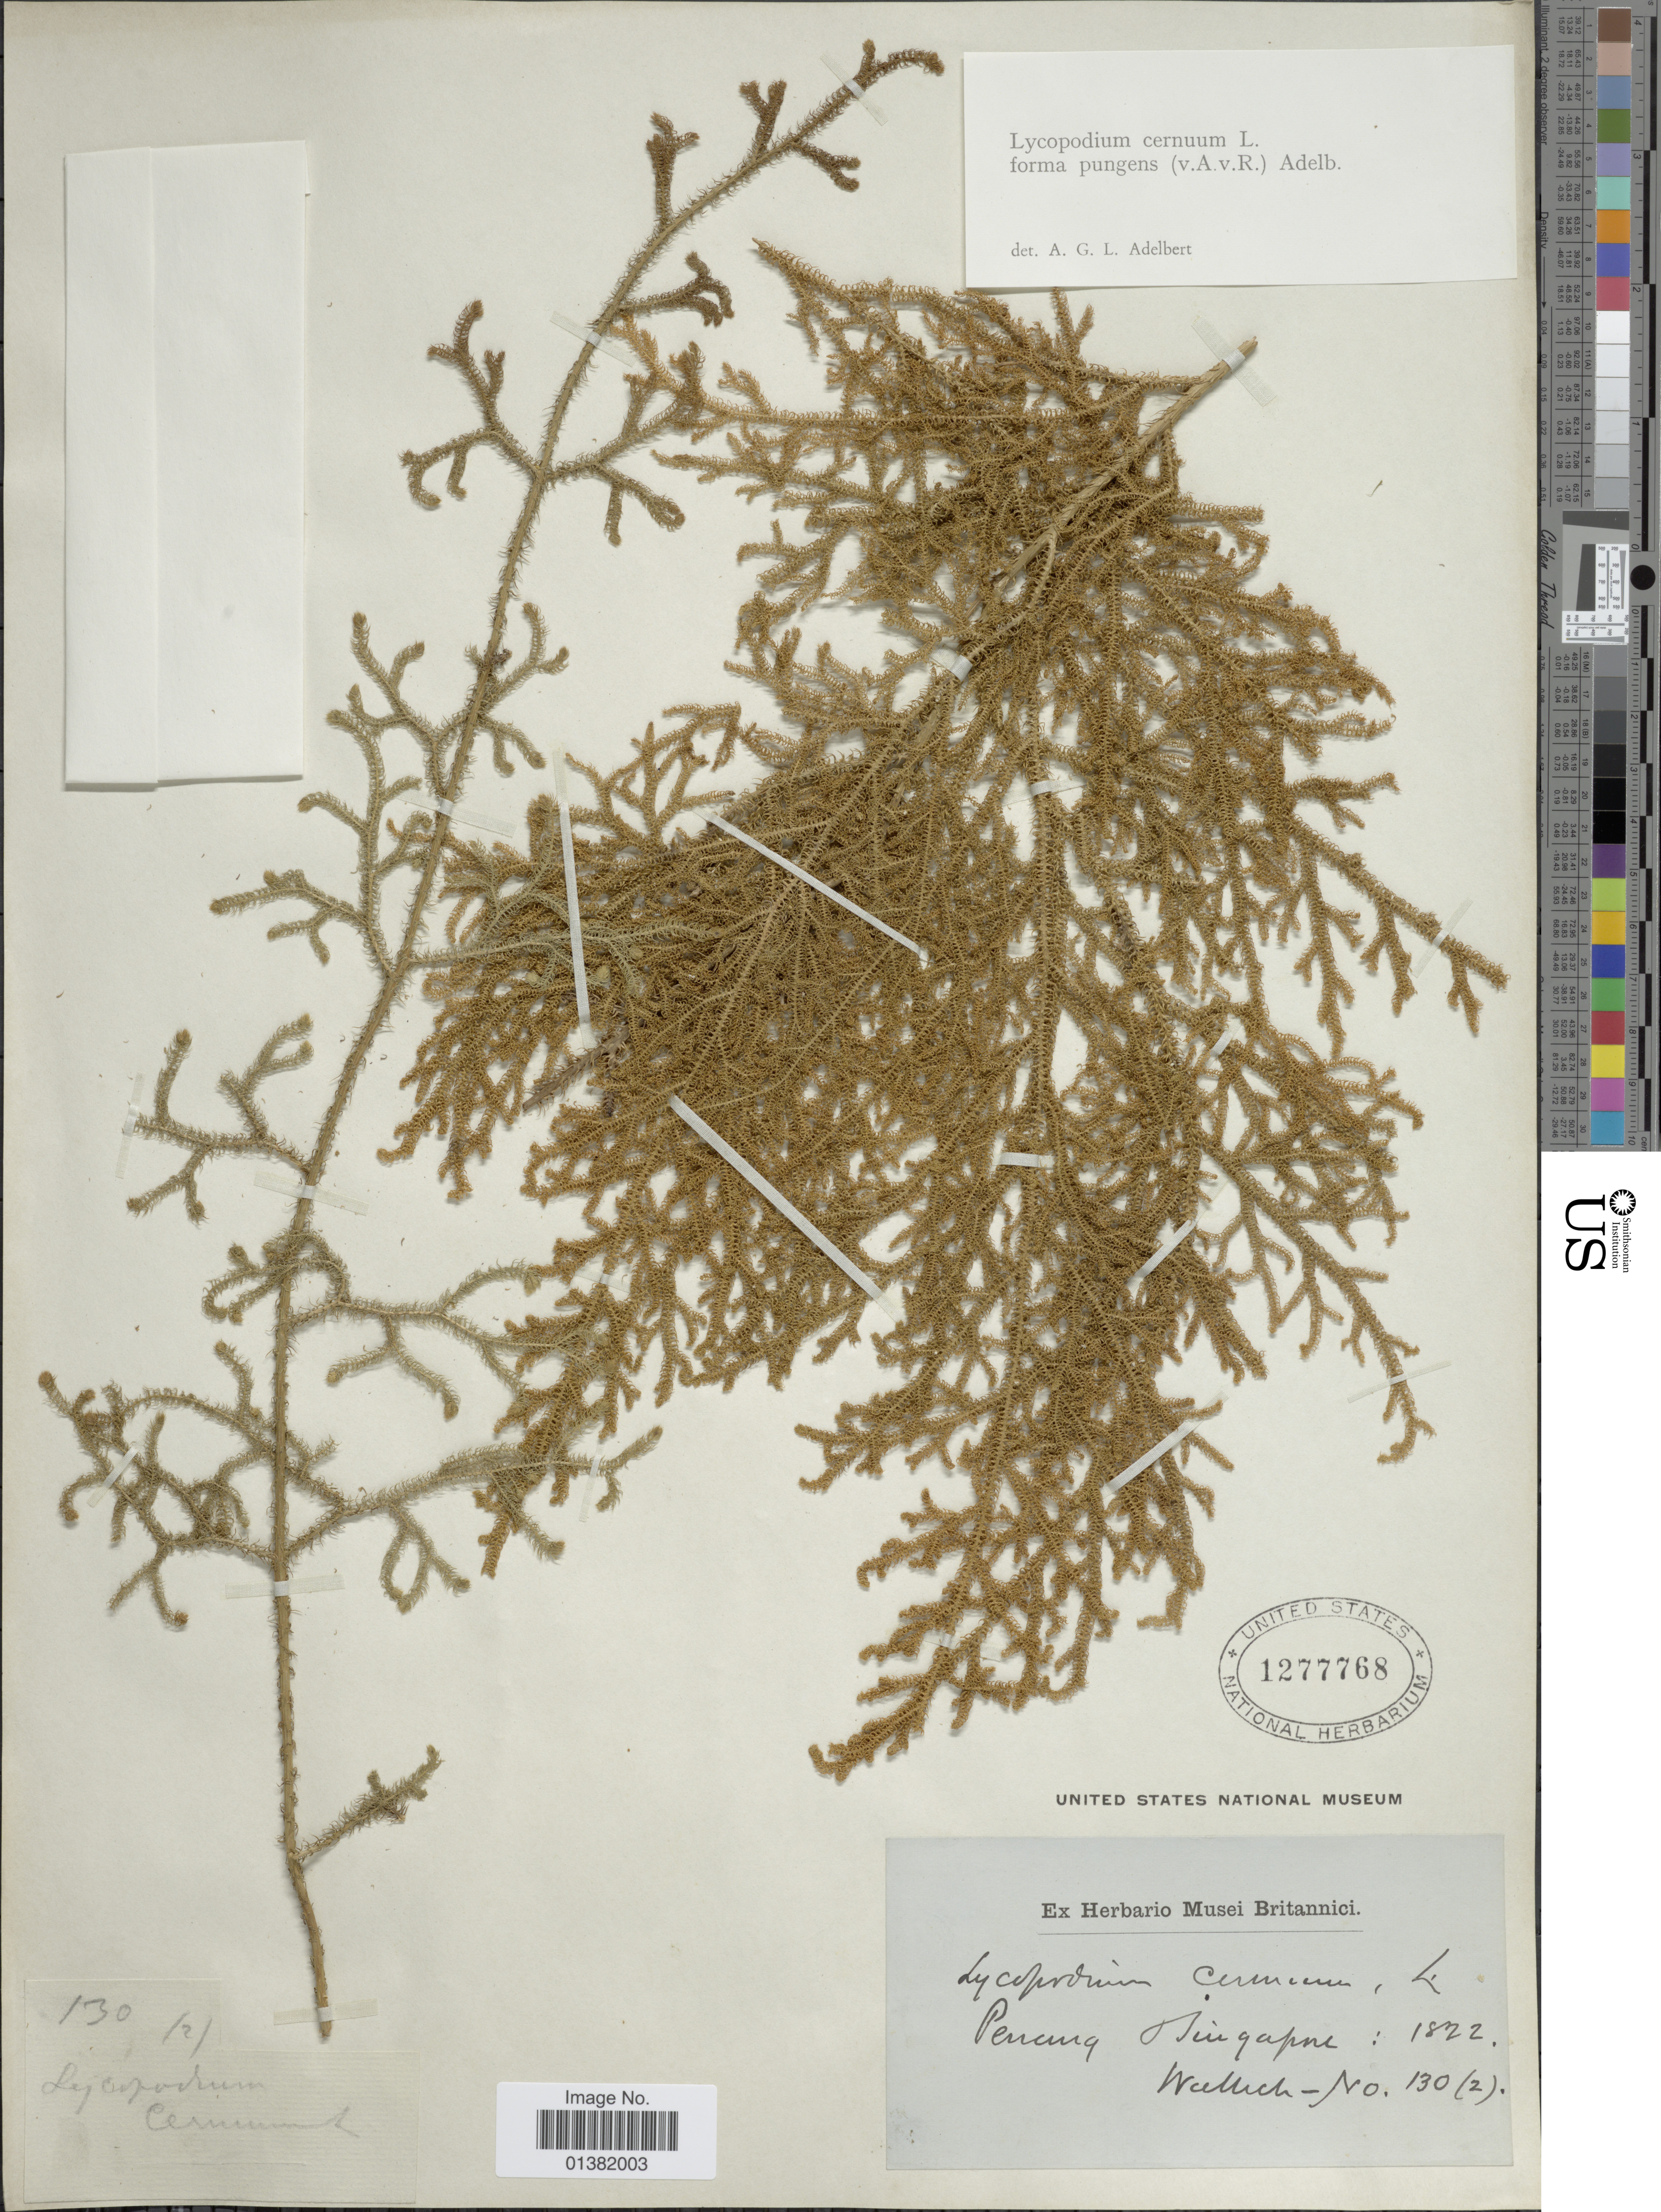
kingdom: Plantae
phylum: Tracheophyta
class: Lycopodiopsida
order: Lycopodiales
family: Lycopodiaceae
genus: Palhinhaea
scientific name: Palhinhaea cernua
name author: (L.) Vasc. & Franco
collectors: -- Wallich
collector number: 130(2)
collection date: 1822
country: Malaysia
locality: Penang Ruigapne [interpreted]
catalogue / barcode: US 1277768